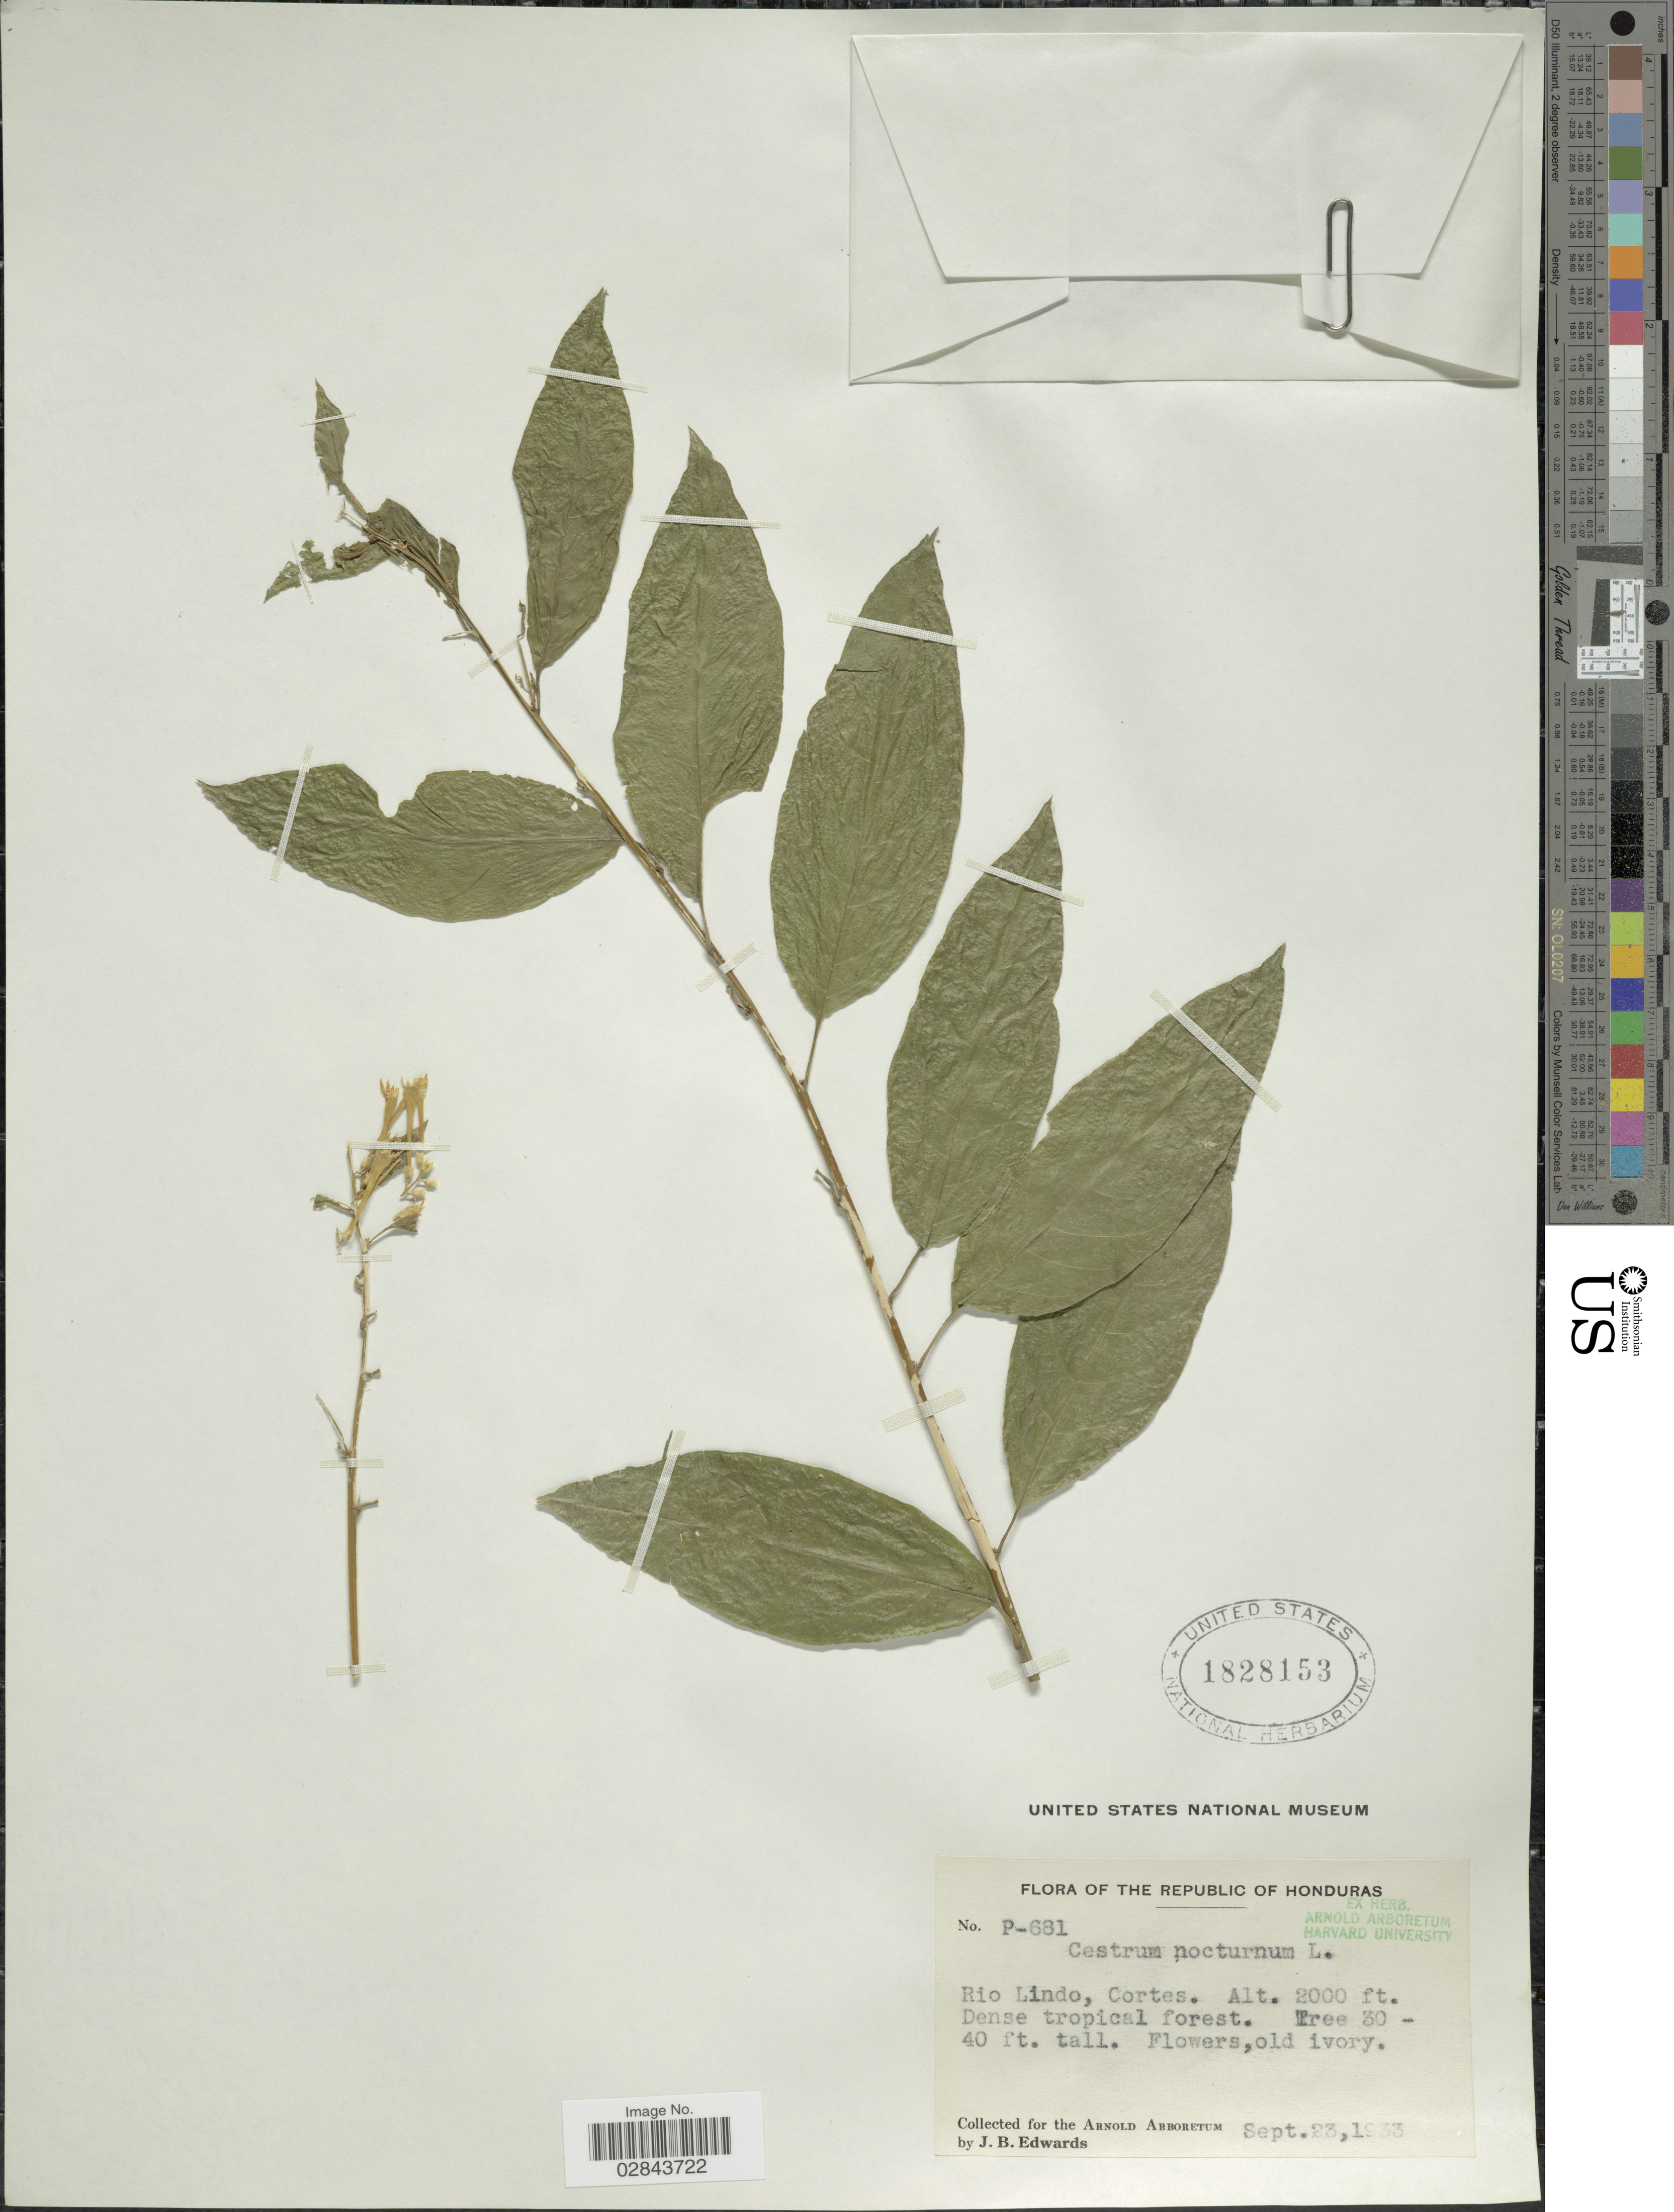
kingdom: Plantae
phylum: Tracheophyta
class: Magnoliopsida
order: Solanales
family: Solanaceae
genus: Cestrum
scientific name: Cestrum nocturnum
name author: L.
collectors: J. B. Edwards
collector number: P-681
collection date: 1933-09-23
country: Honduras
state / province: Cortés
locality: Rio Lindo, Cortes.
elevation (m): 610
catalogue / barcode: US 1828153